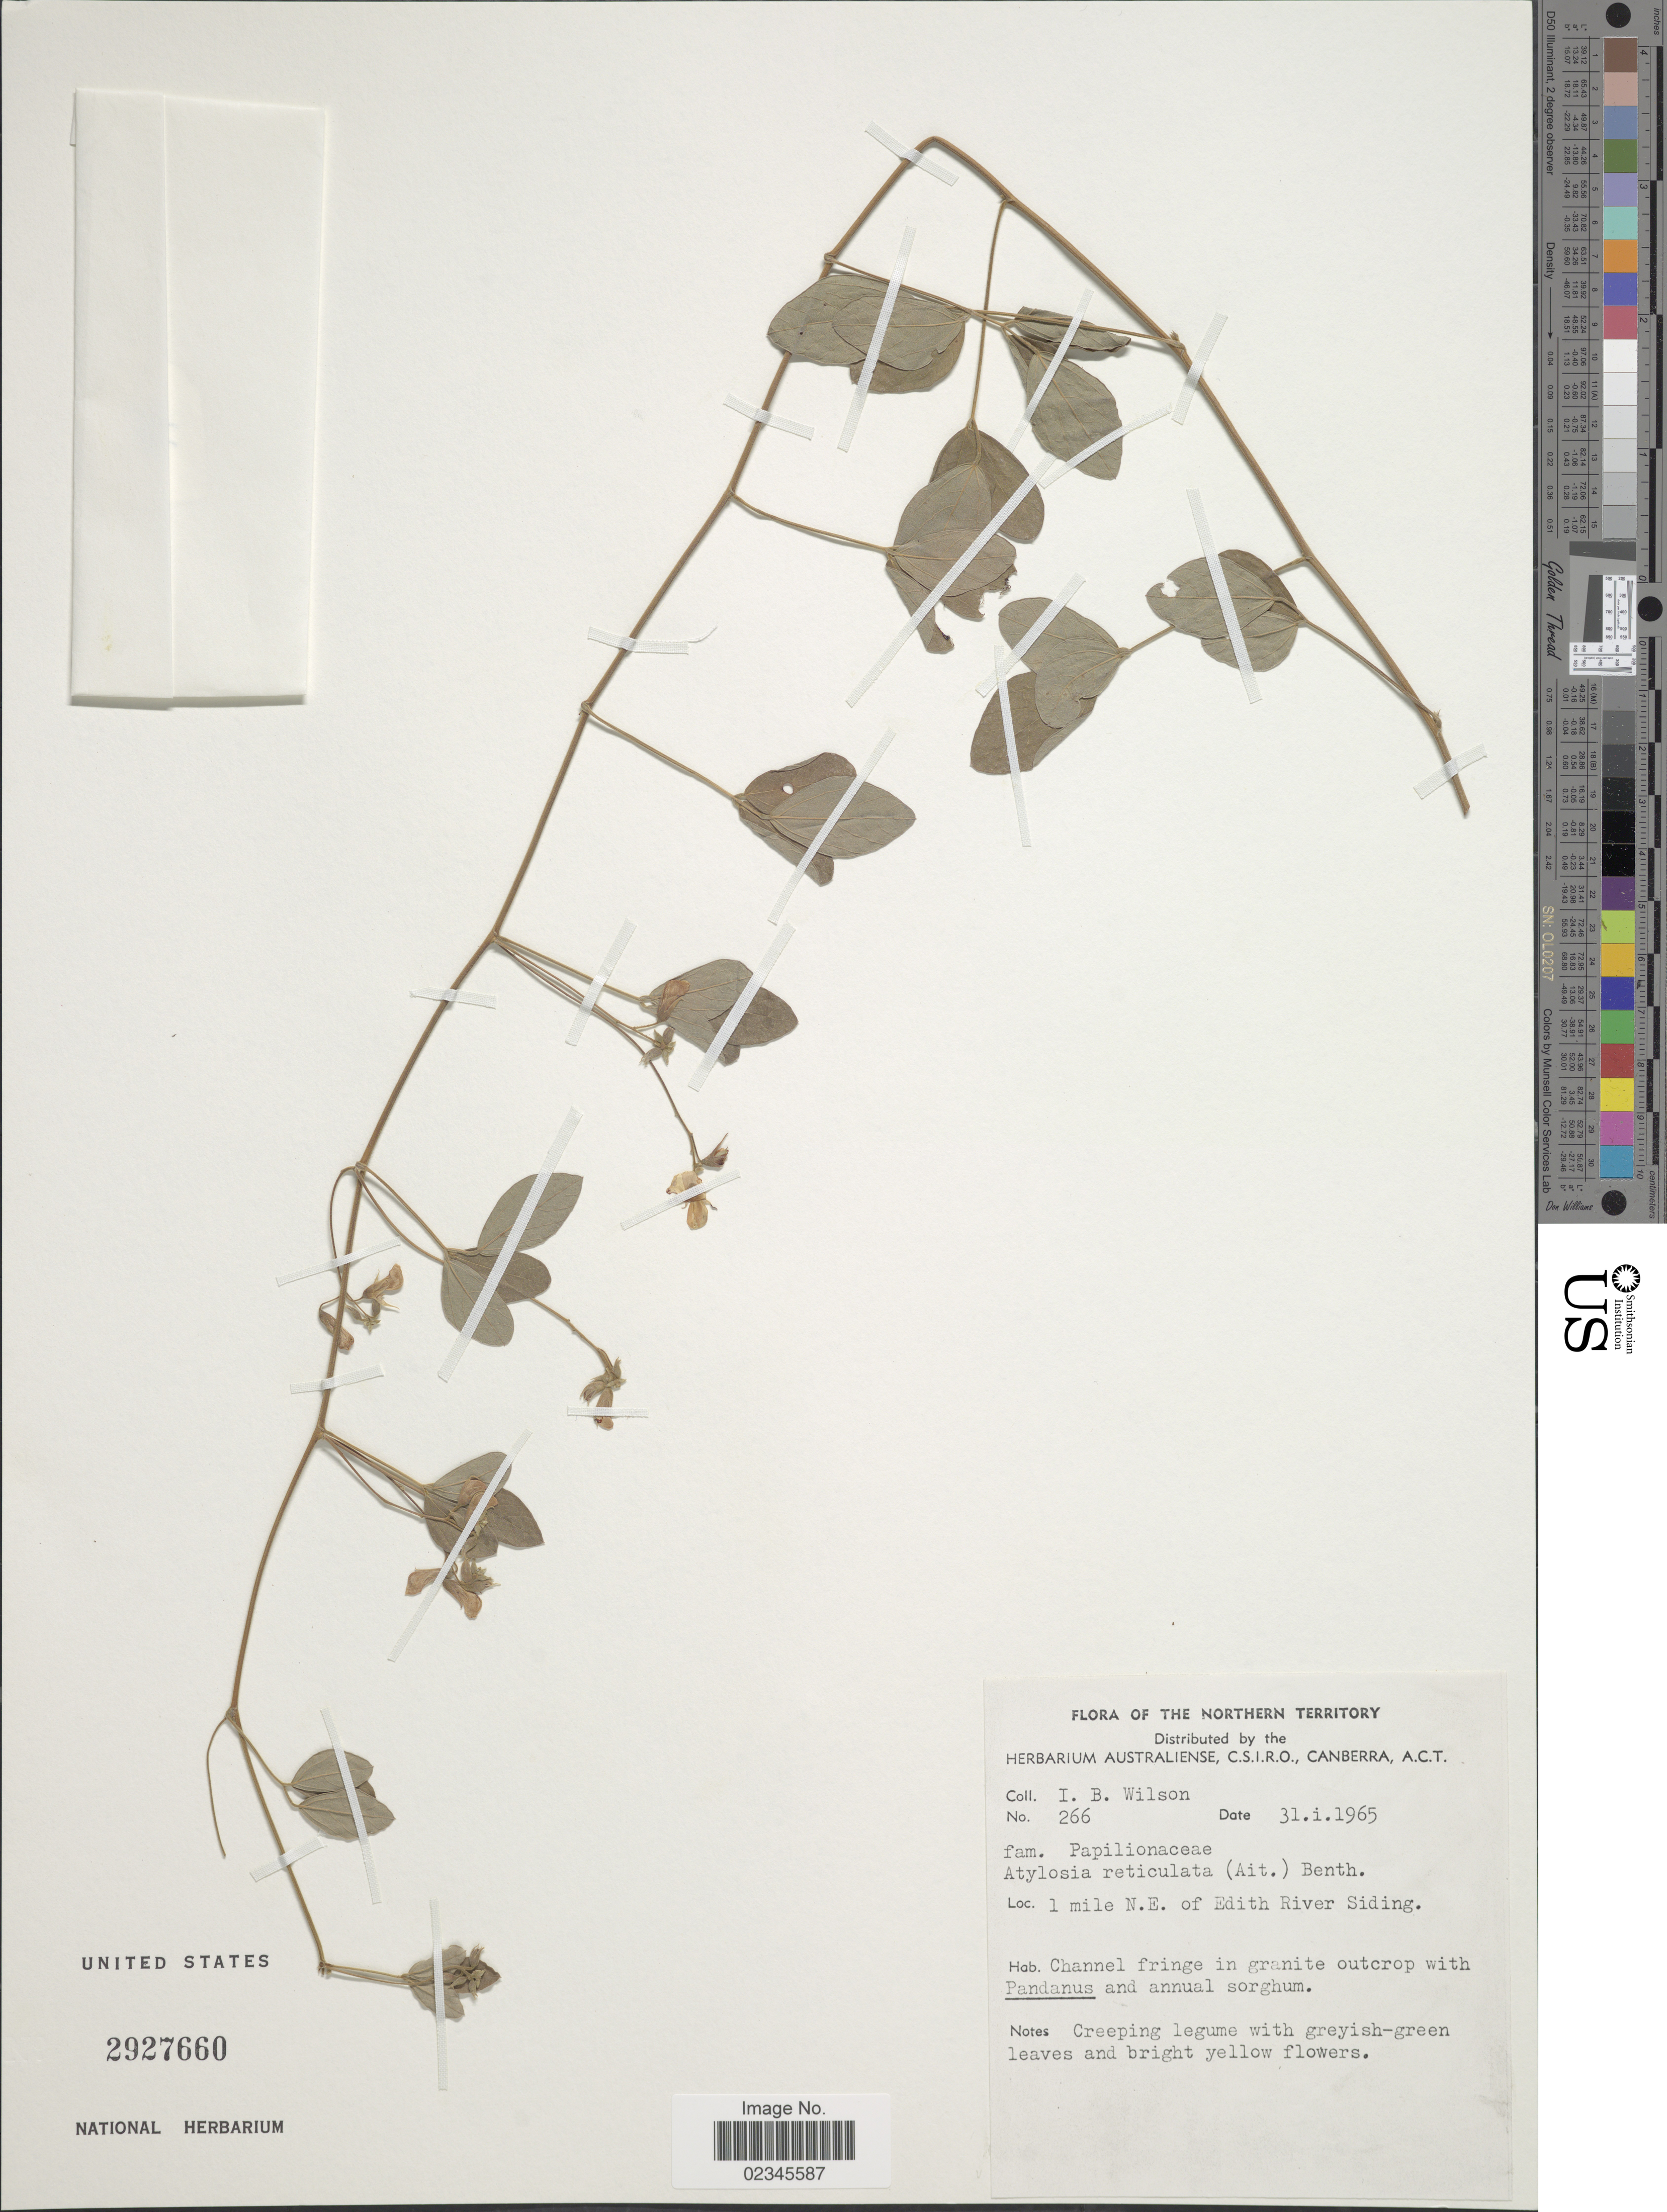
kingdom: Plantae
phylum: Tracheophyta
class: Magnoliopsida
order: Fabales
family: Fabaceae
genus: Cajanus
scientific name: Cajanus reticulatus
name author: (Dryand.) F. Muell.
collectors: I. B. Wilson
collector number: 266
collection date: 1965-01-31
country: Australia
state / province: Northern Territory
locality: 1 mile N. E. of Edith River Siding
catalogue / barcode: US 2927660